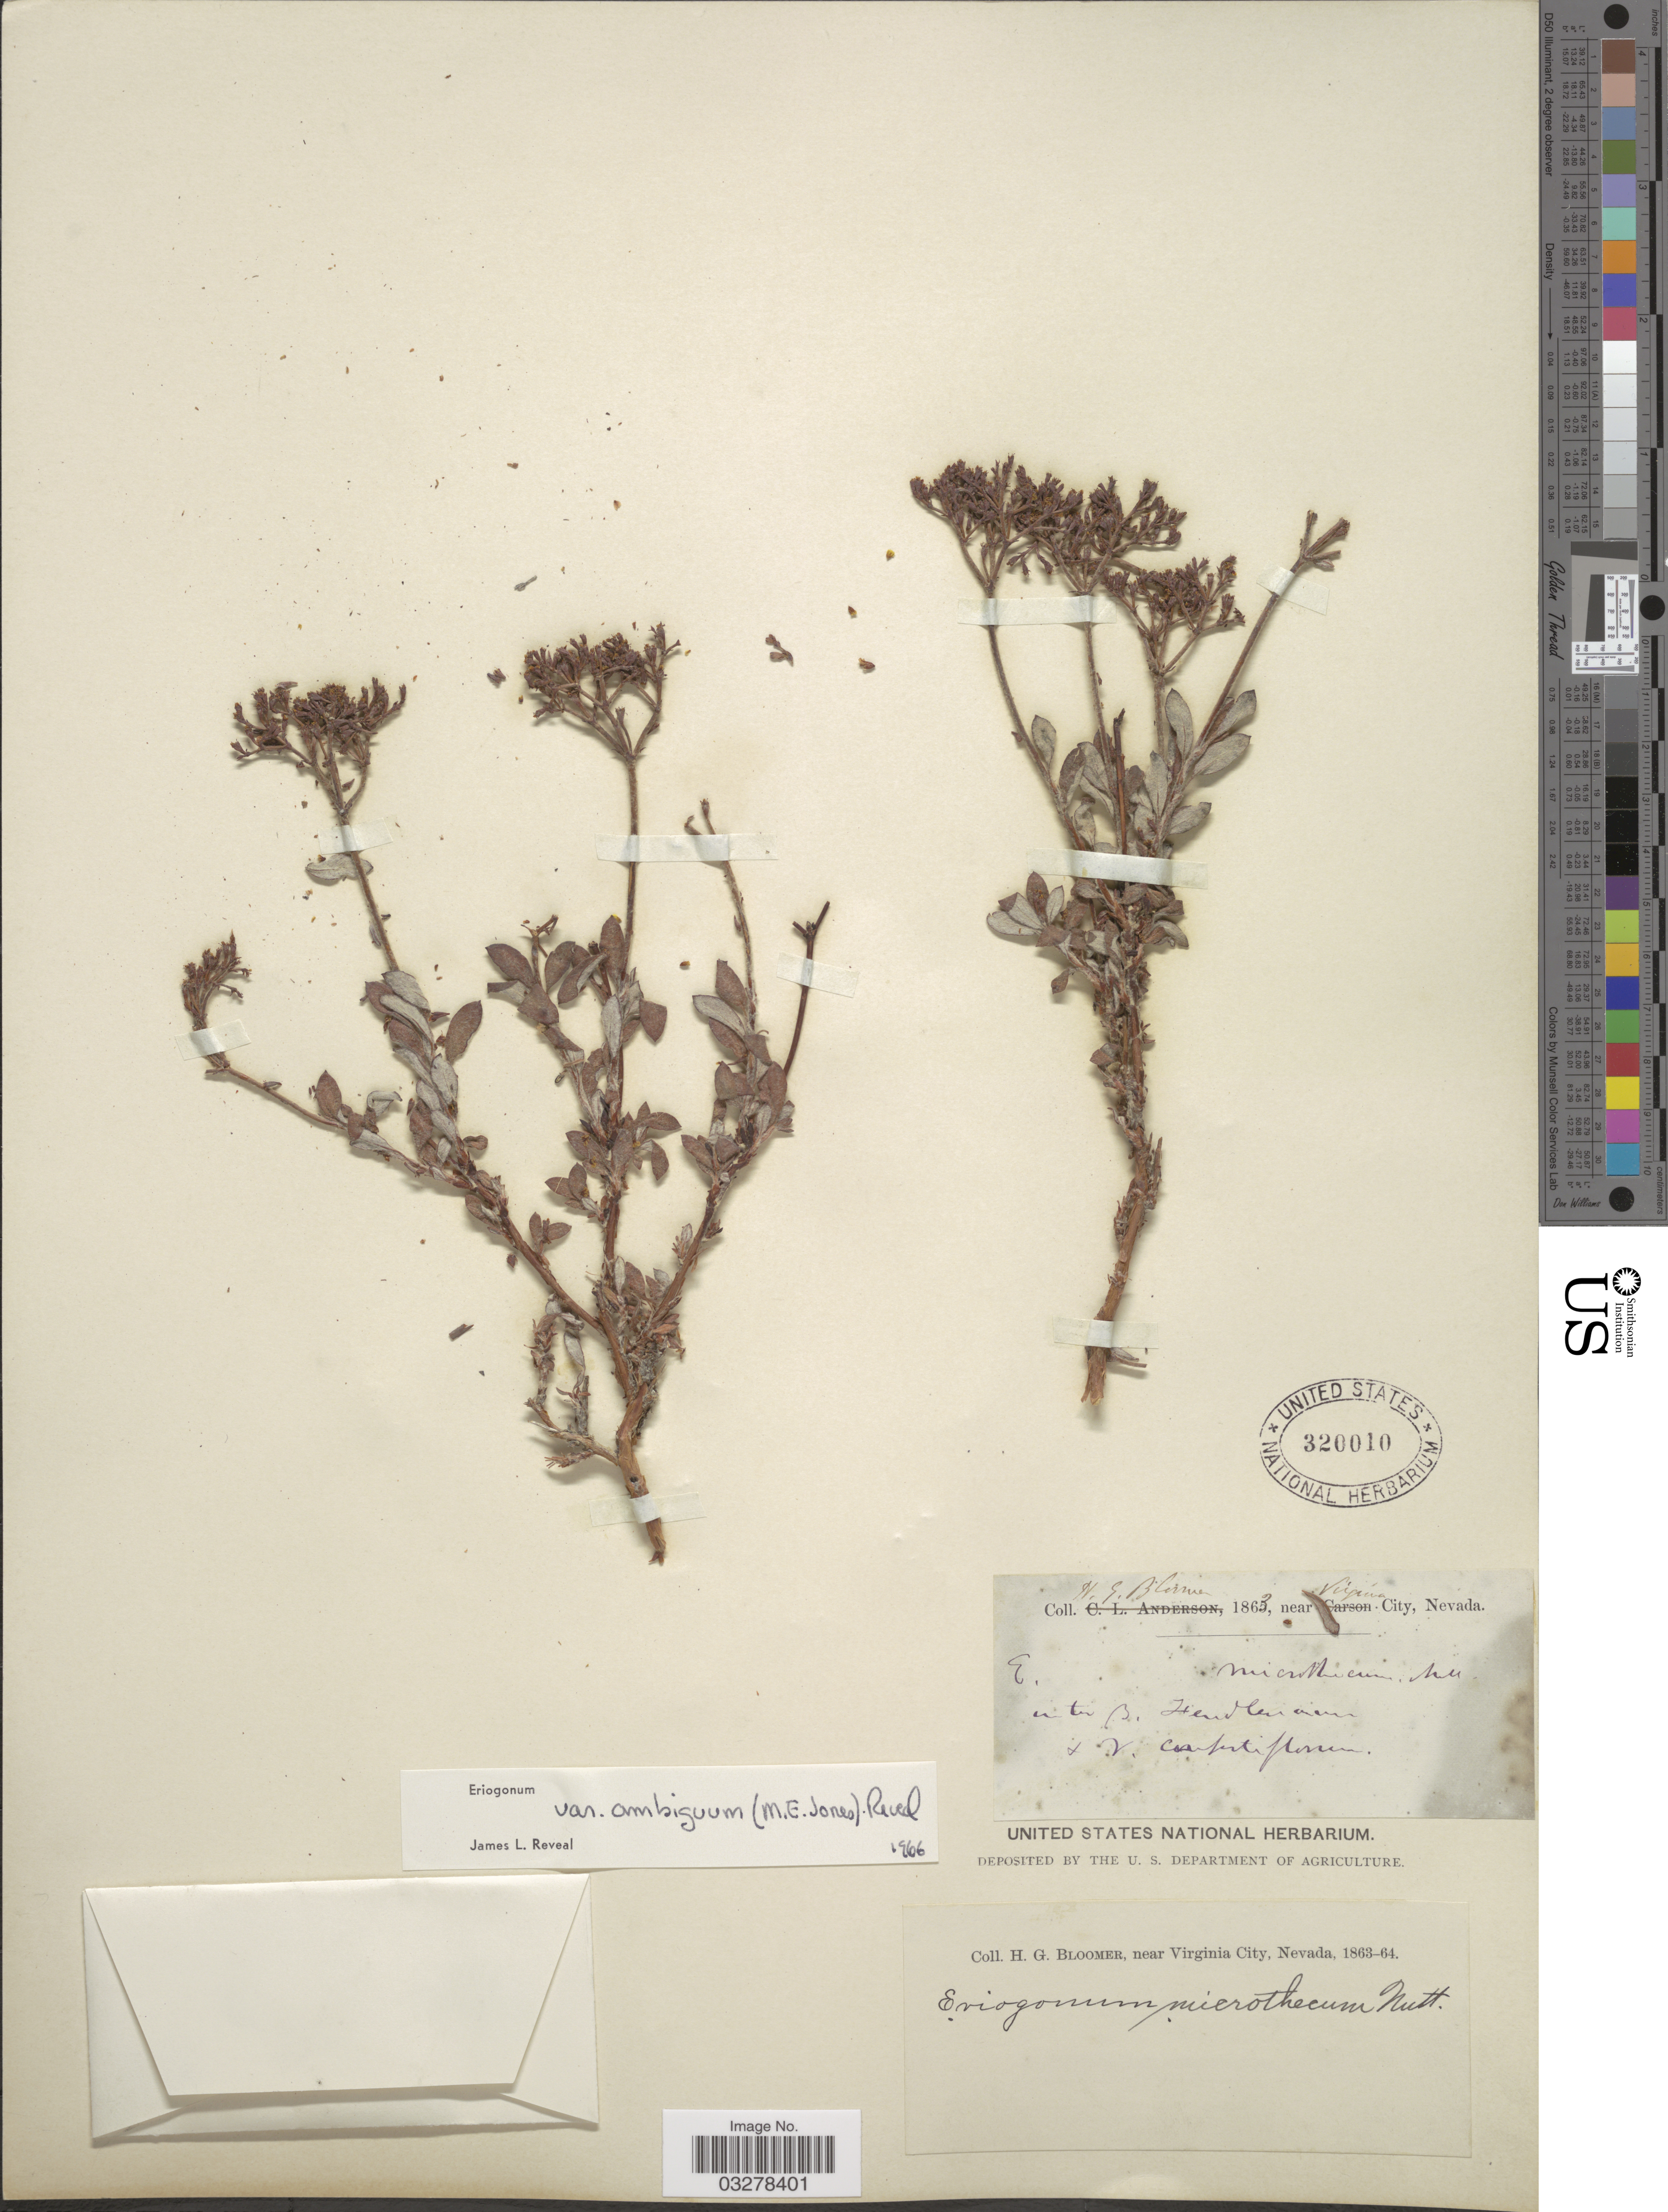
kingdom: Plantae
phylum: Tracheophyta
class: Magnoliopsida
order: Caryophyllales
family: Polygonaceae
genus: Eriogonum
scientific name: Eriogonum microtheca var. ambiguum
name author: (M.E. Jones) Reveal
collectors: H. Bloomer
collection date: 1863/1864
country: United States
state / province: Nevada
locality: Near Viriginia City.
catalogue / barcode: US 320010